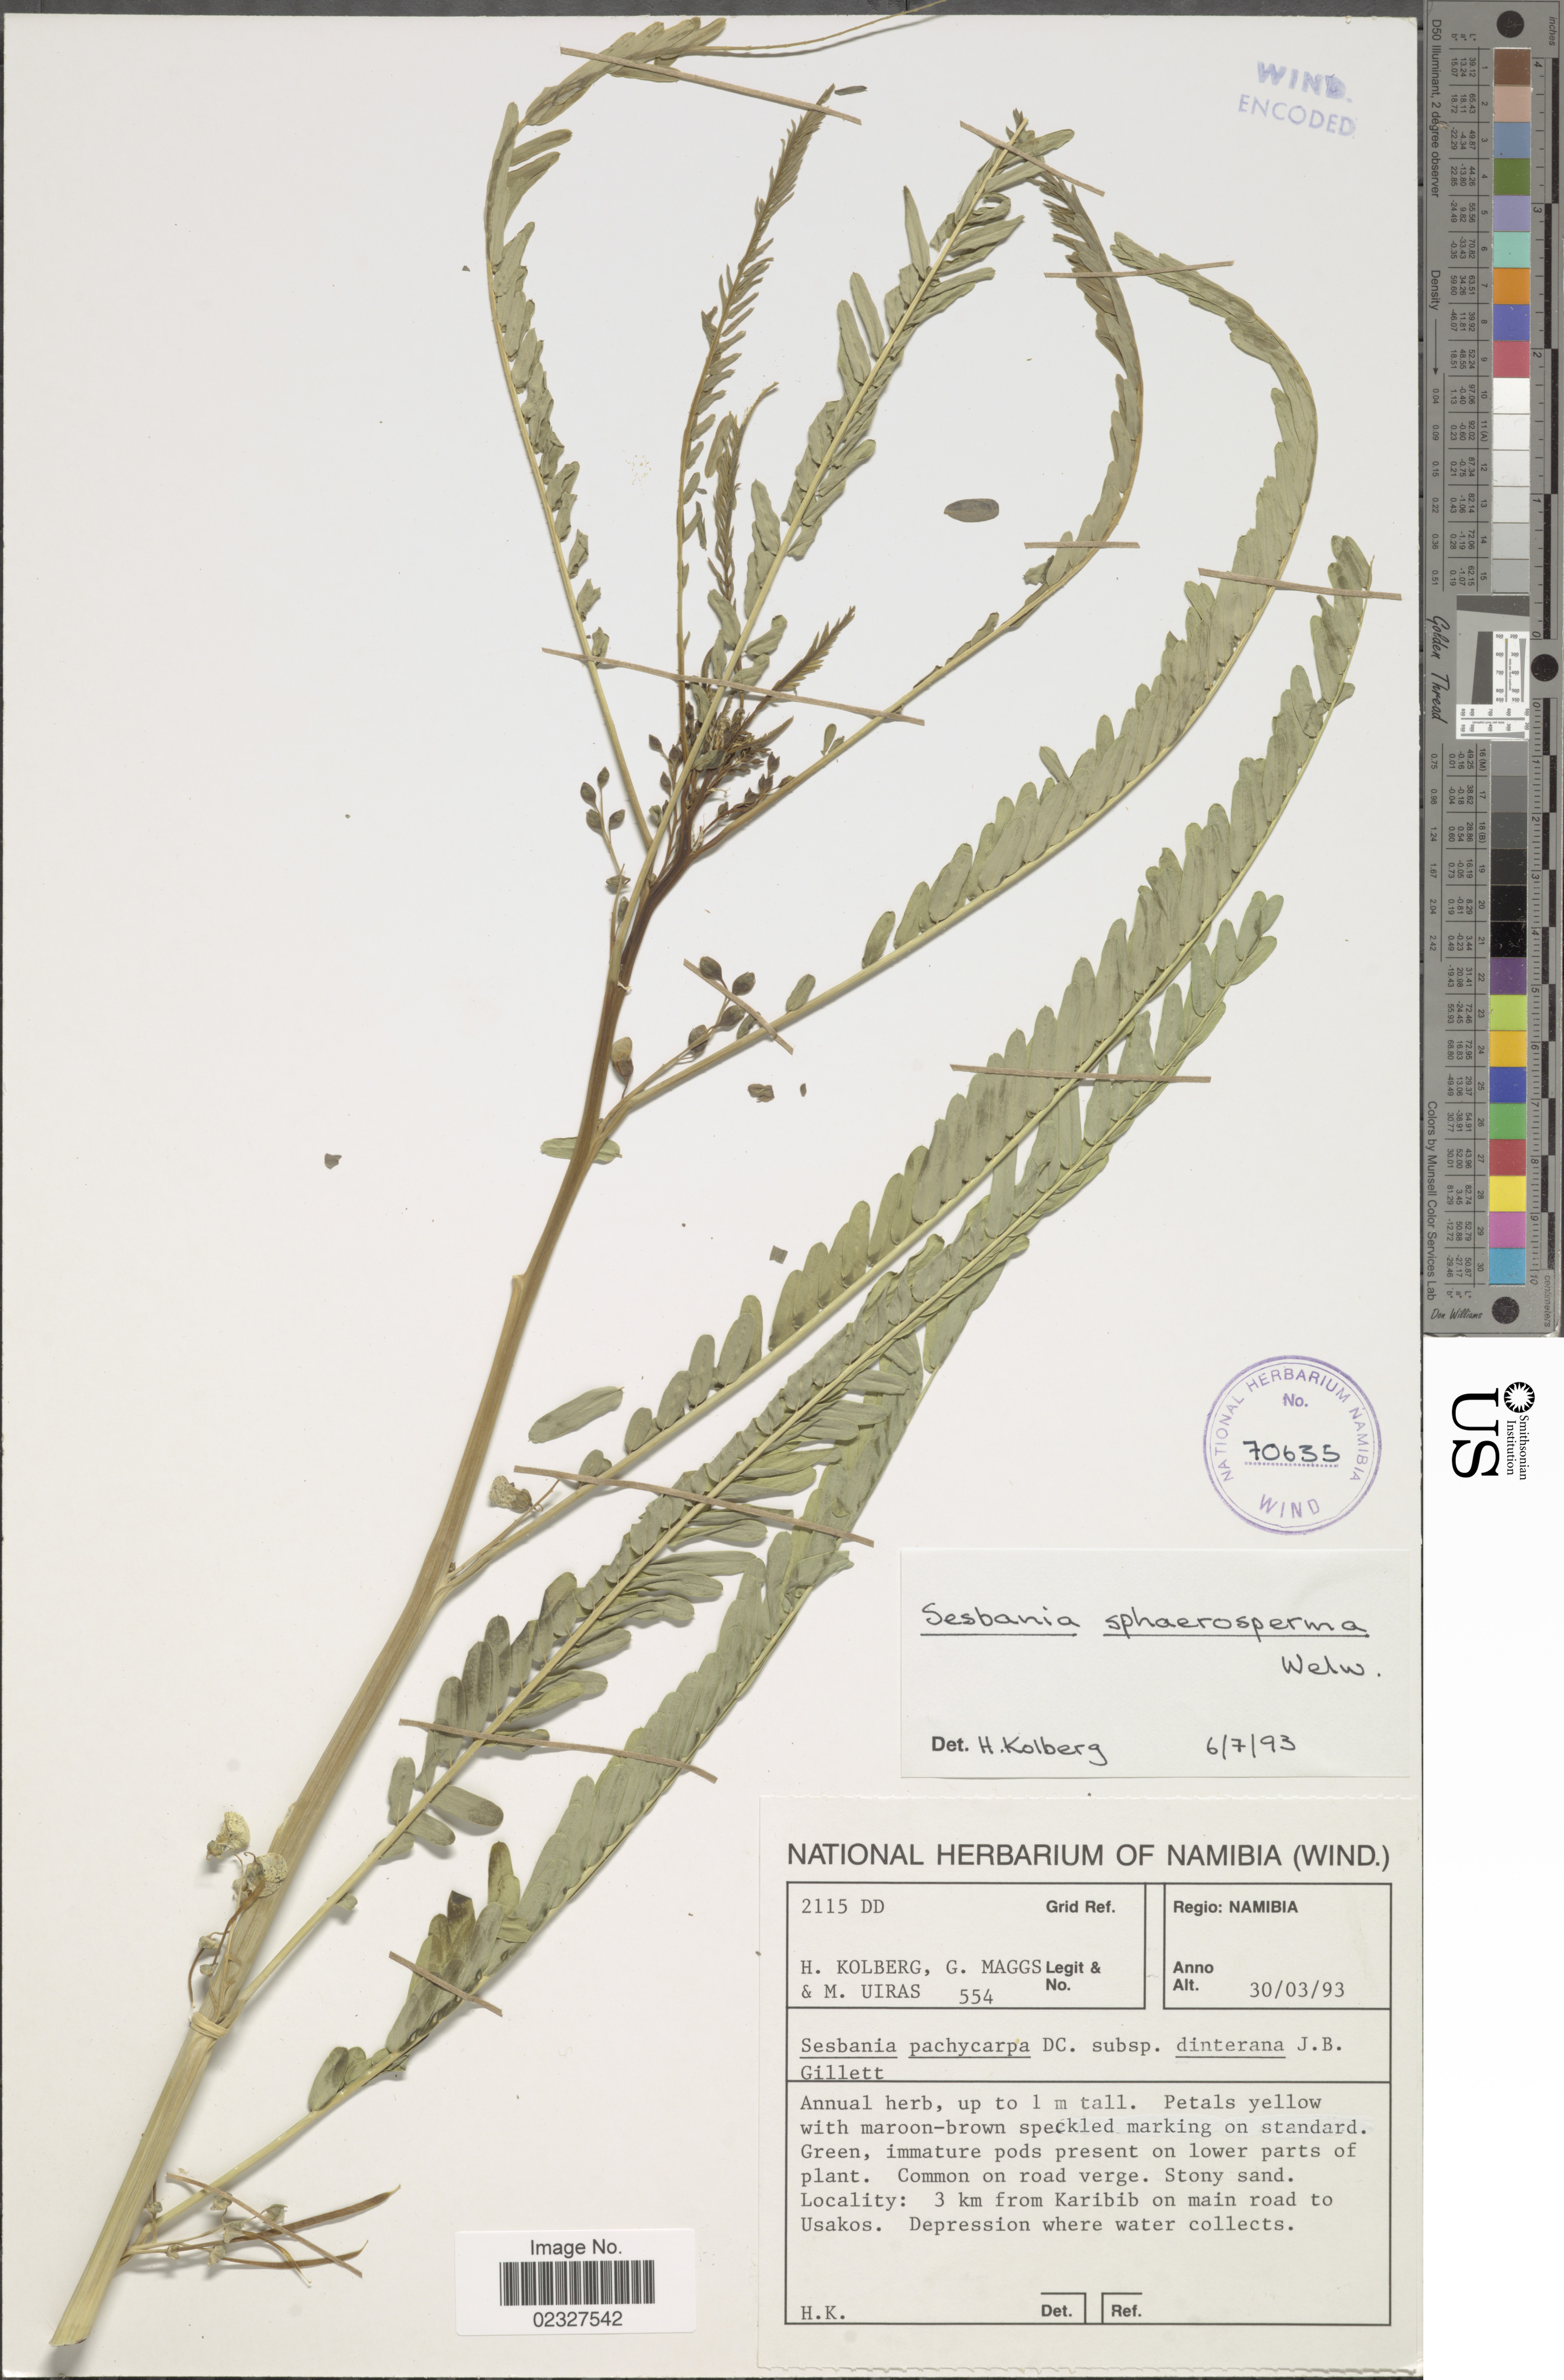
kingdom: Plantae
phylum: Tracheophyta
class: Magnoliopsida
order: Fabales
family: Fabaceae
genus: Sesbania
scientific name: Sesbania sphaerosperma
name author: Welw. ex Baker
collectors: H. H. Kolberg, G. Maggs & M. Uiras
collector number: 554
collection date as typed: Transcribed d/m/y: 30/3/93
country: Namibia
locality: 3 km from Karibib on main road to Usakos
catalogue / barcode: US 70635